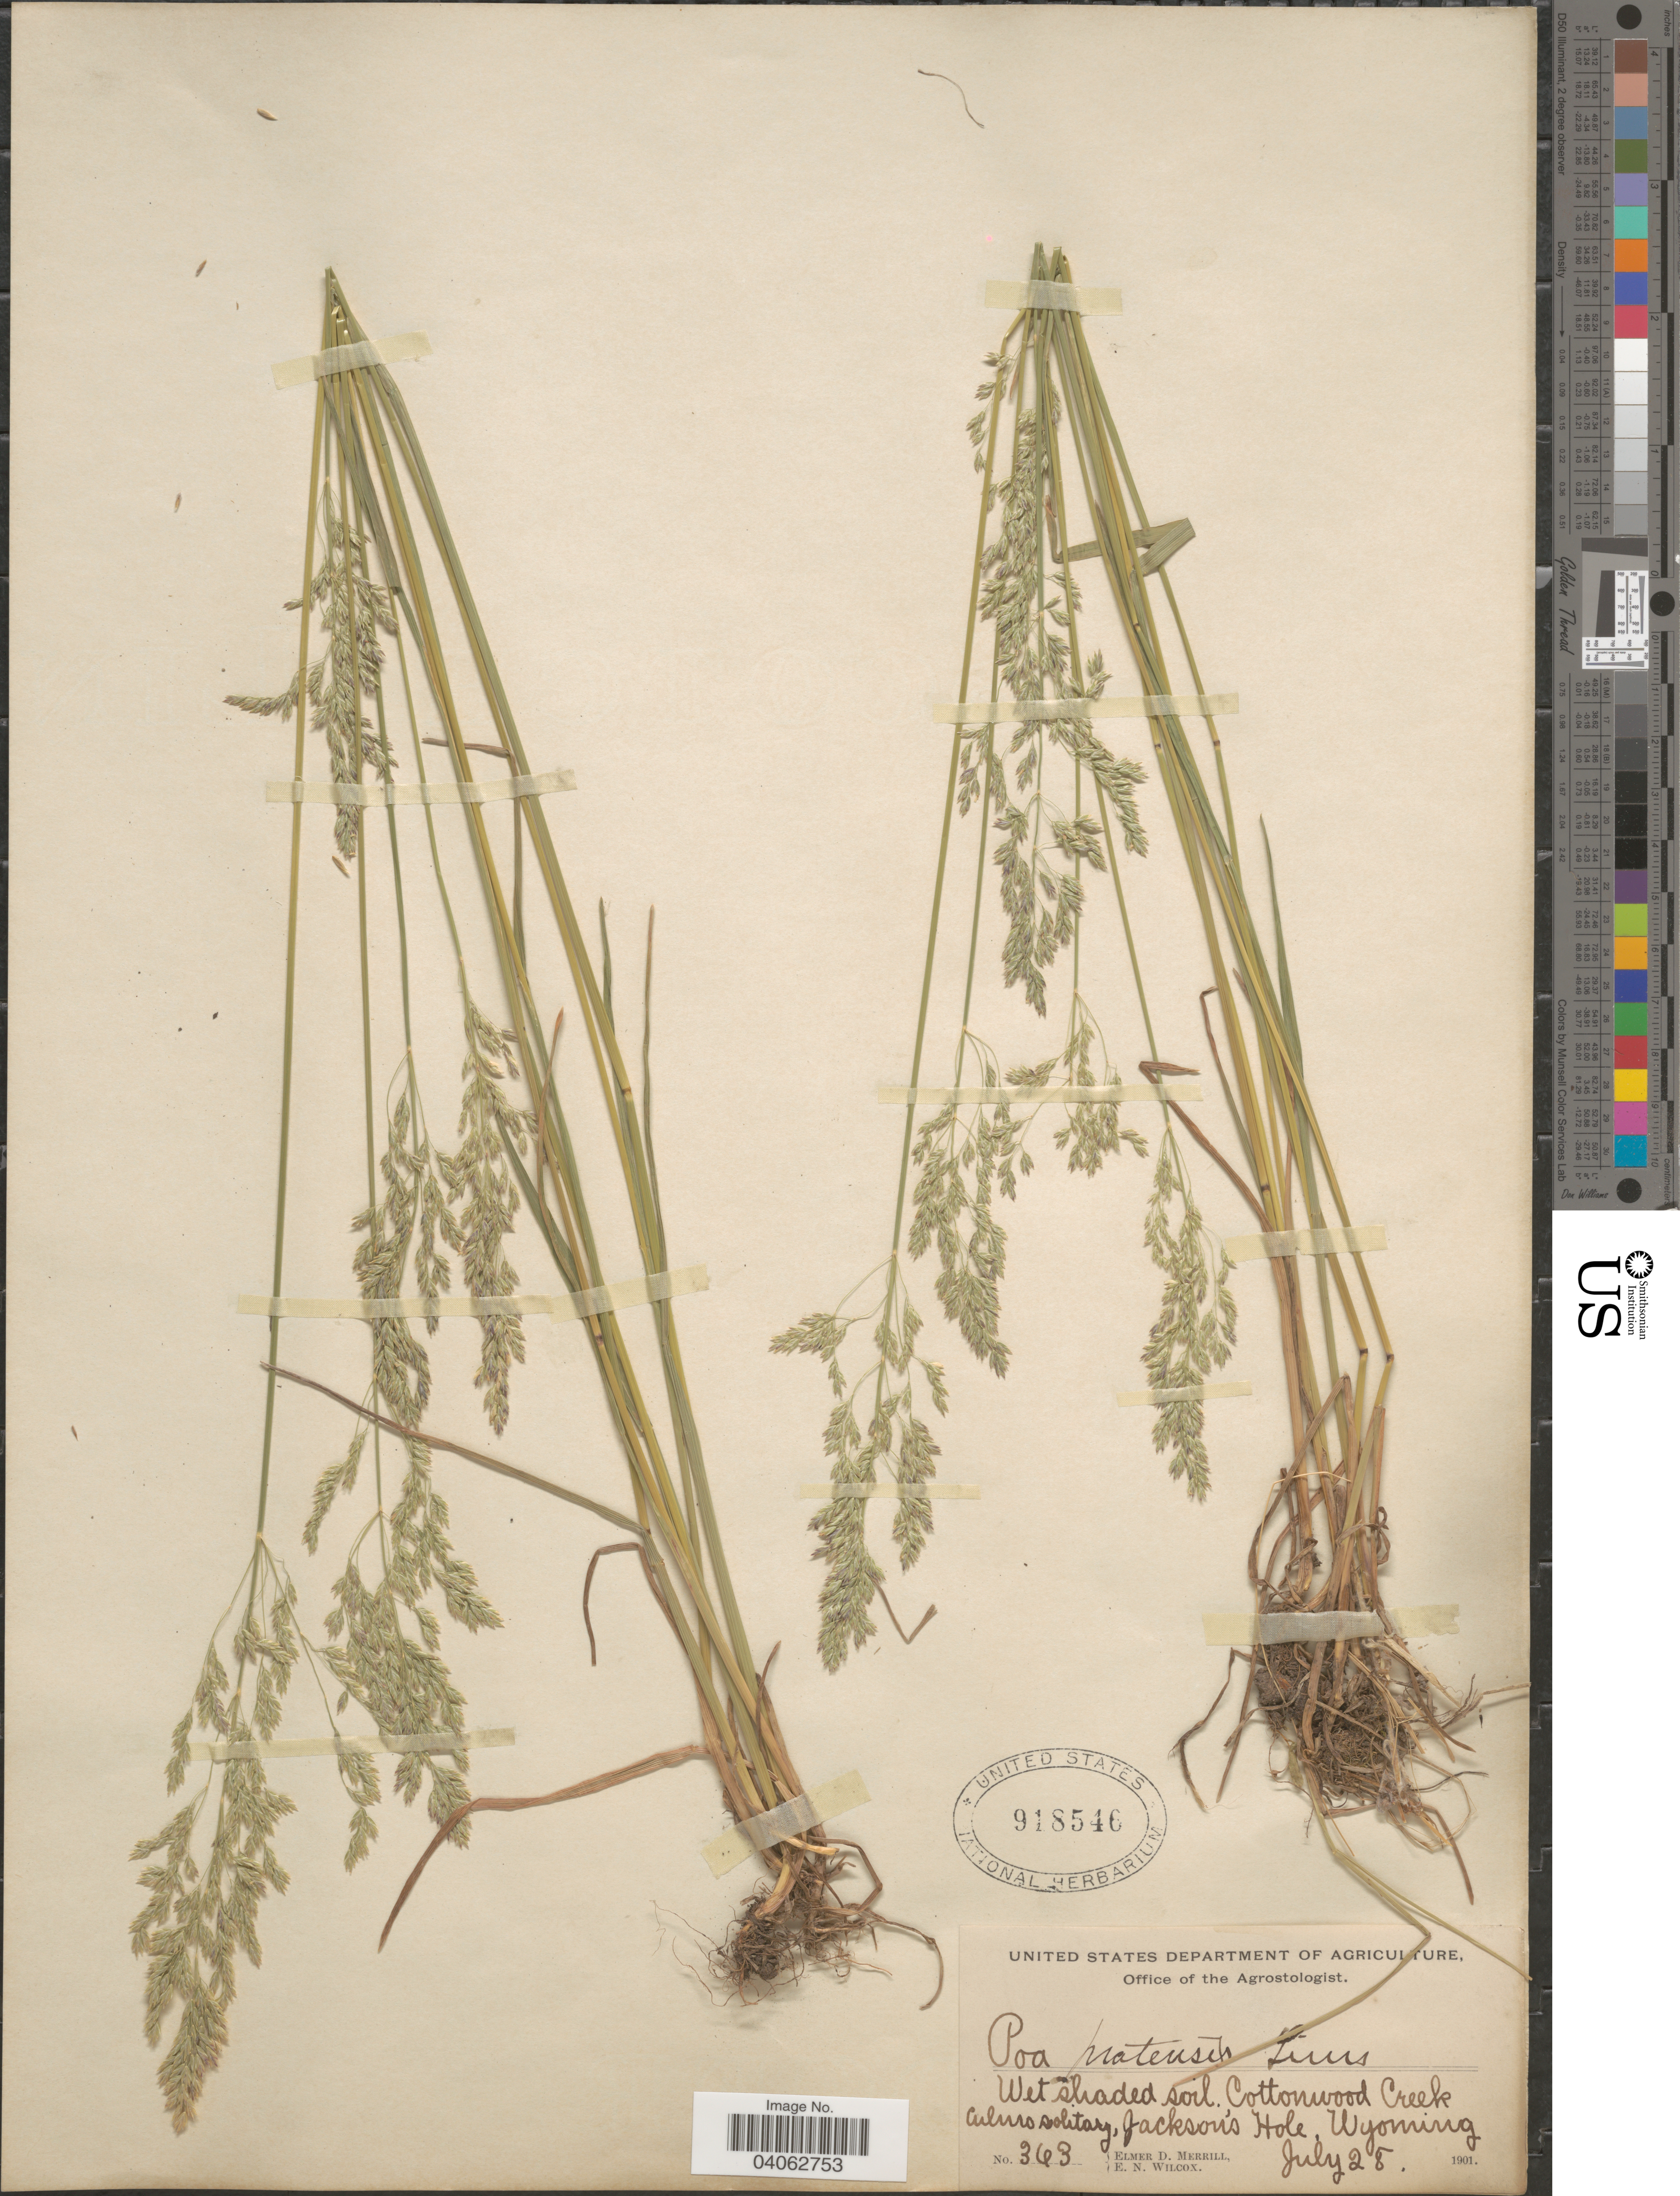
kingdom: Plantae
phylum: Tracheophyta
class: Liliopsida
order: Poales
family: Poaceae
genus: Poa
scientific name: Poa pratensis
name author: L.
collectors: E. D. Merrill & E. Wilcox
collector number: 363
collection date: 1901-07-28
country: United States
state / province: Wyoming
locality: Cottonwood Creek. Jackson's Hole.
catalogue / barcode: US 918546